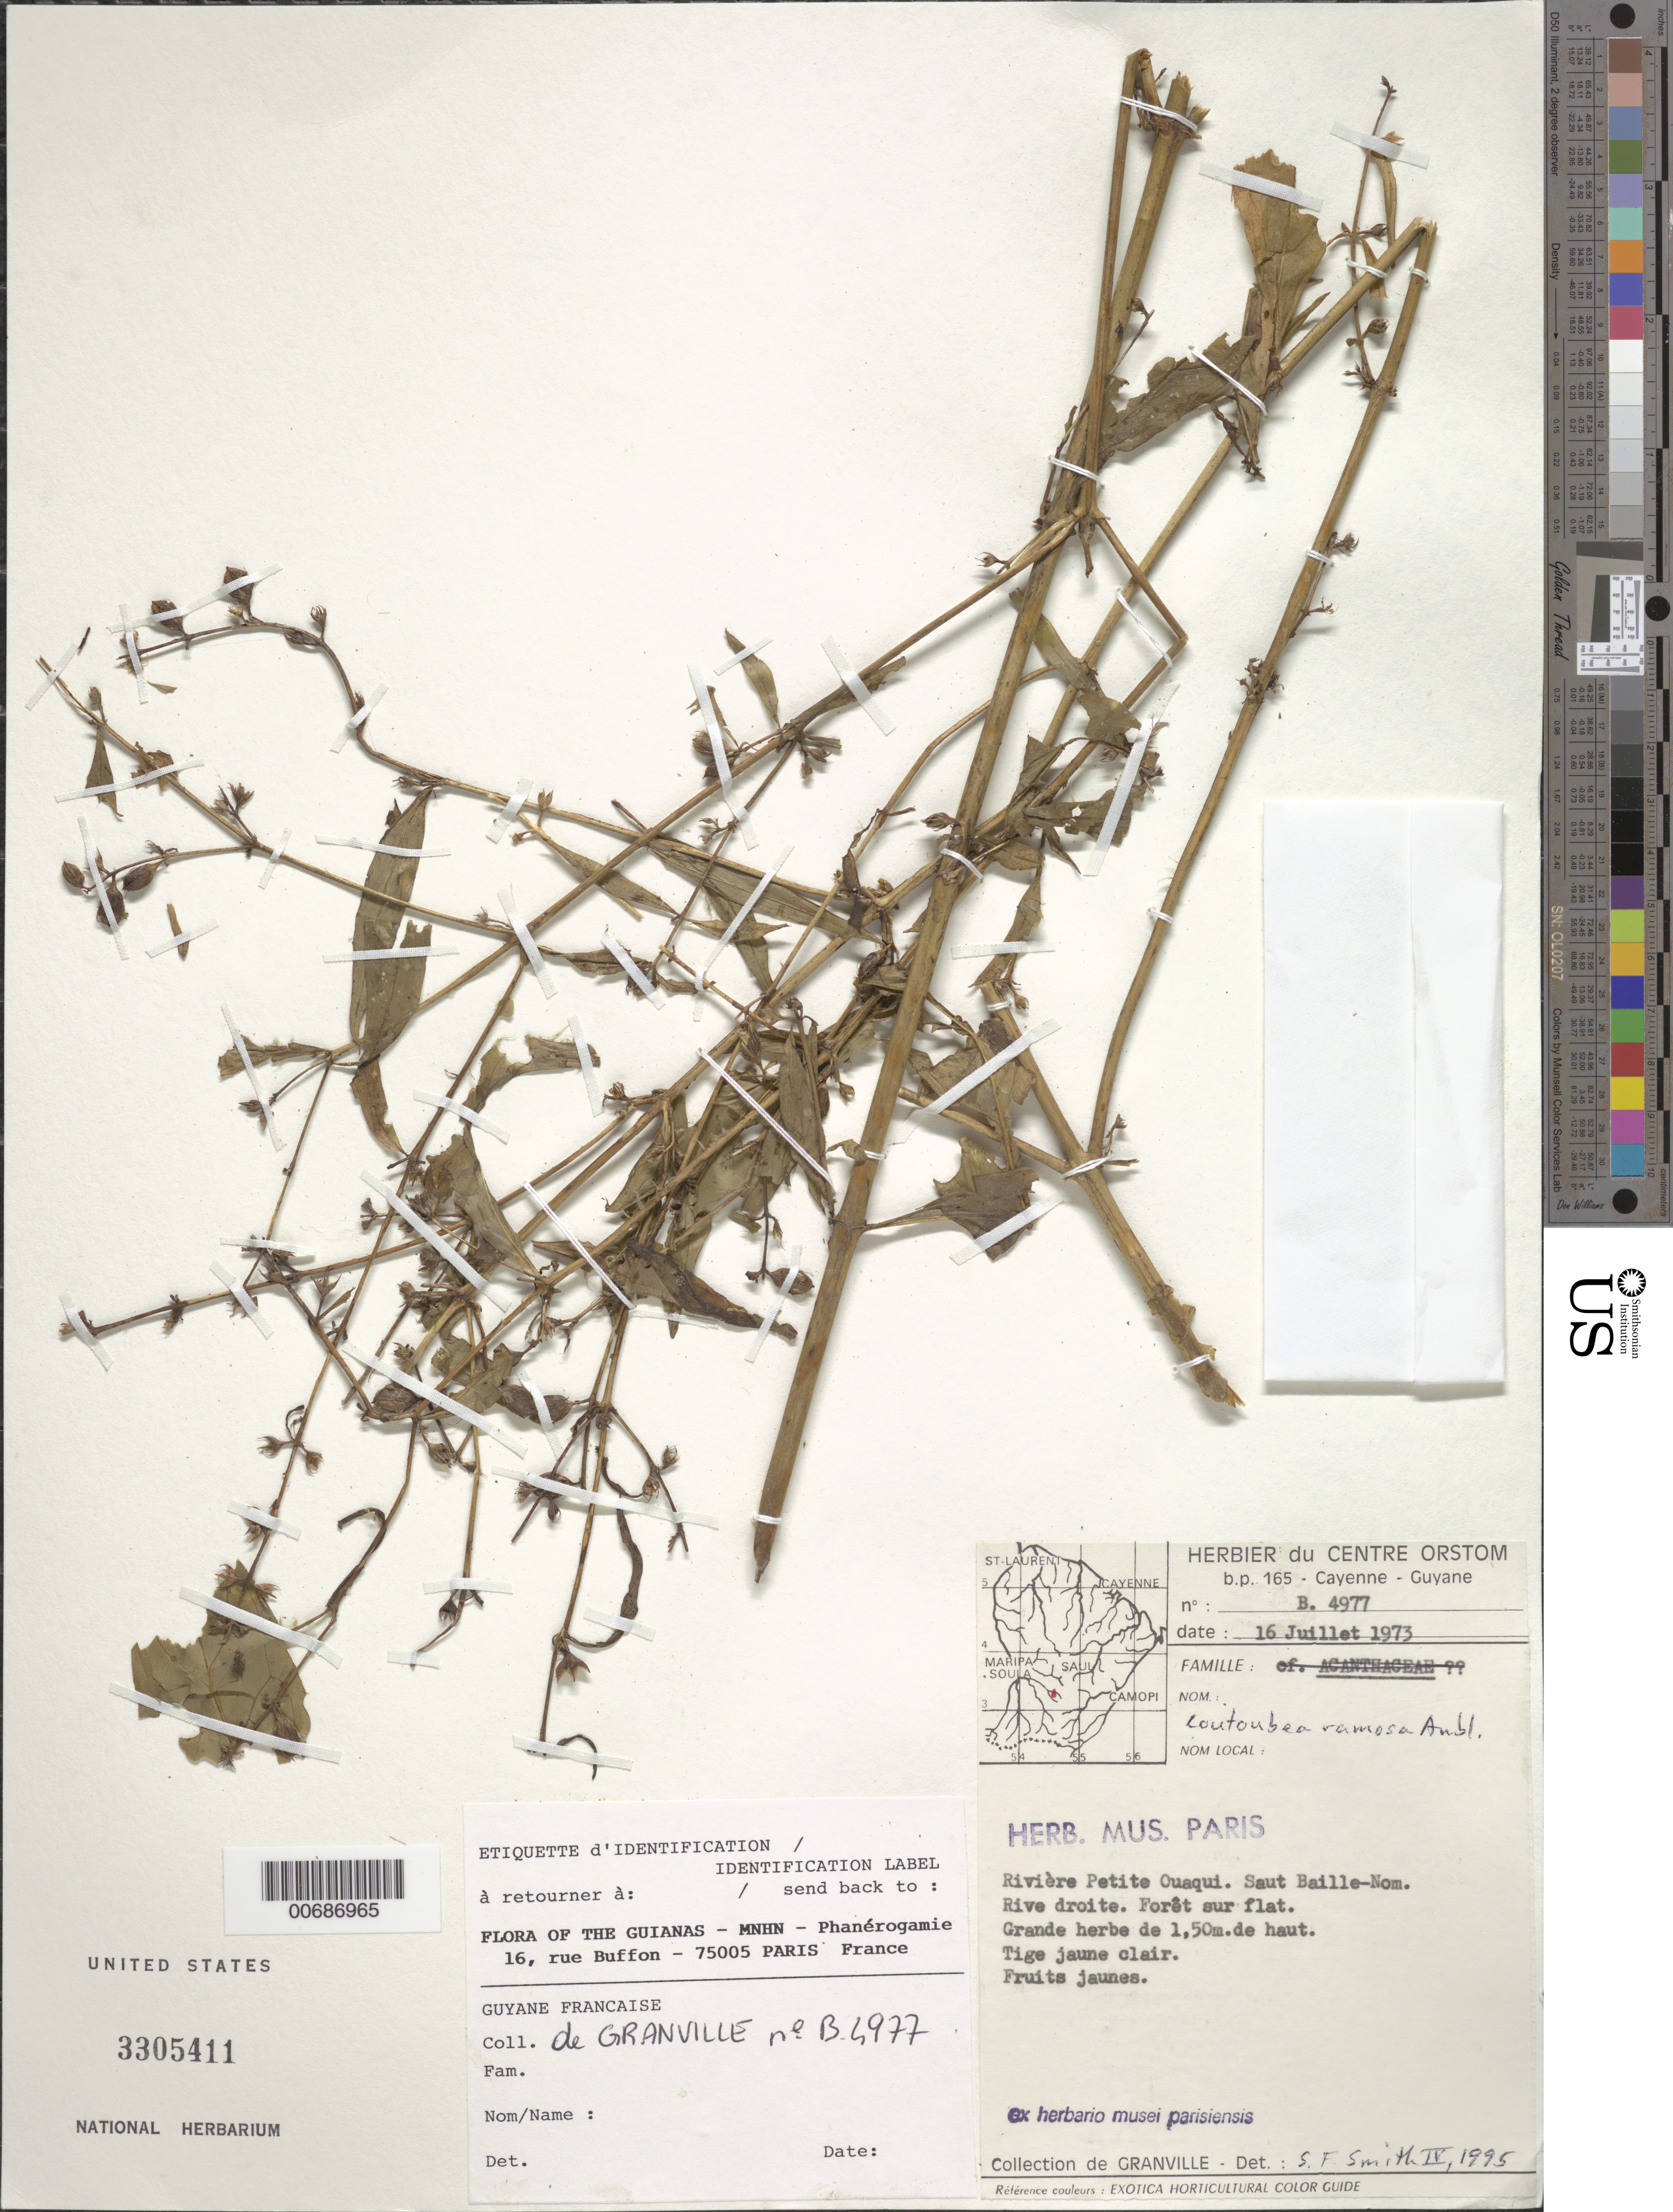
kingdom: Plantae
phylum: Tracheophyta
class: Magnoliopsida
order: Gentianales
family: Gentianaceae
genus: Coutoubea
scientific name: Coutoubea ramosa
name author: Aubl.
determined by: Wasshausen, Dieter C., (BOT), Smithsonian Institution - National Museum of Natural History (UNITED STATES)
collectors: J.-J. de Granville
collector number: B 4977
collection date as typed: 16-Jul-73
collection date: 1973-07-16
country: French Guiana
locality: Rivière Petite Ouaqui, Saut Baille-Nom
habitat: Forêt sur flat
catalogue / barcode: US 3305411